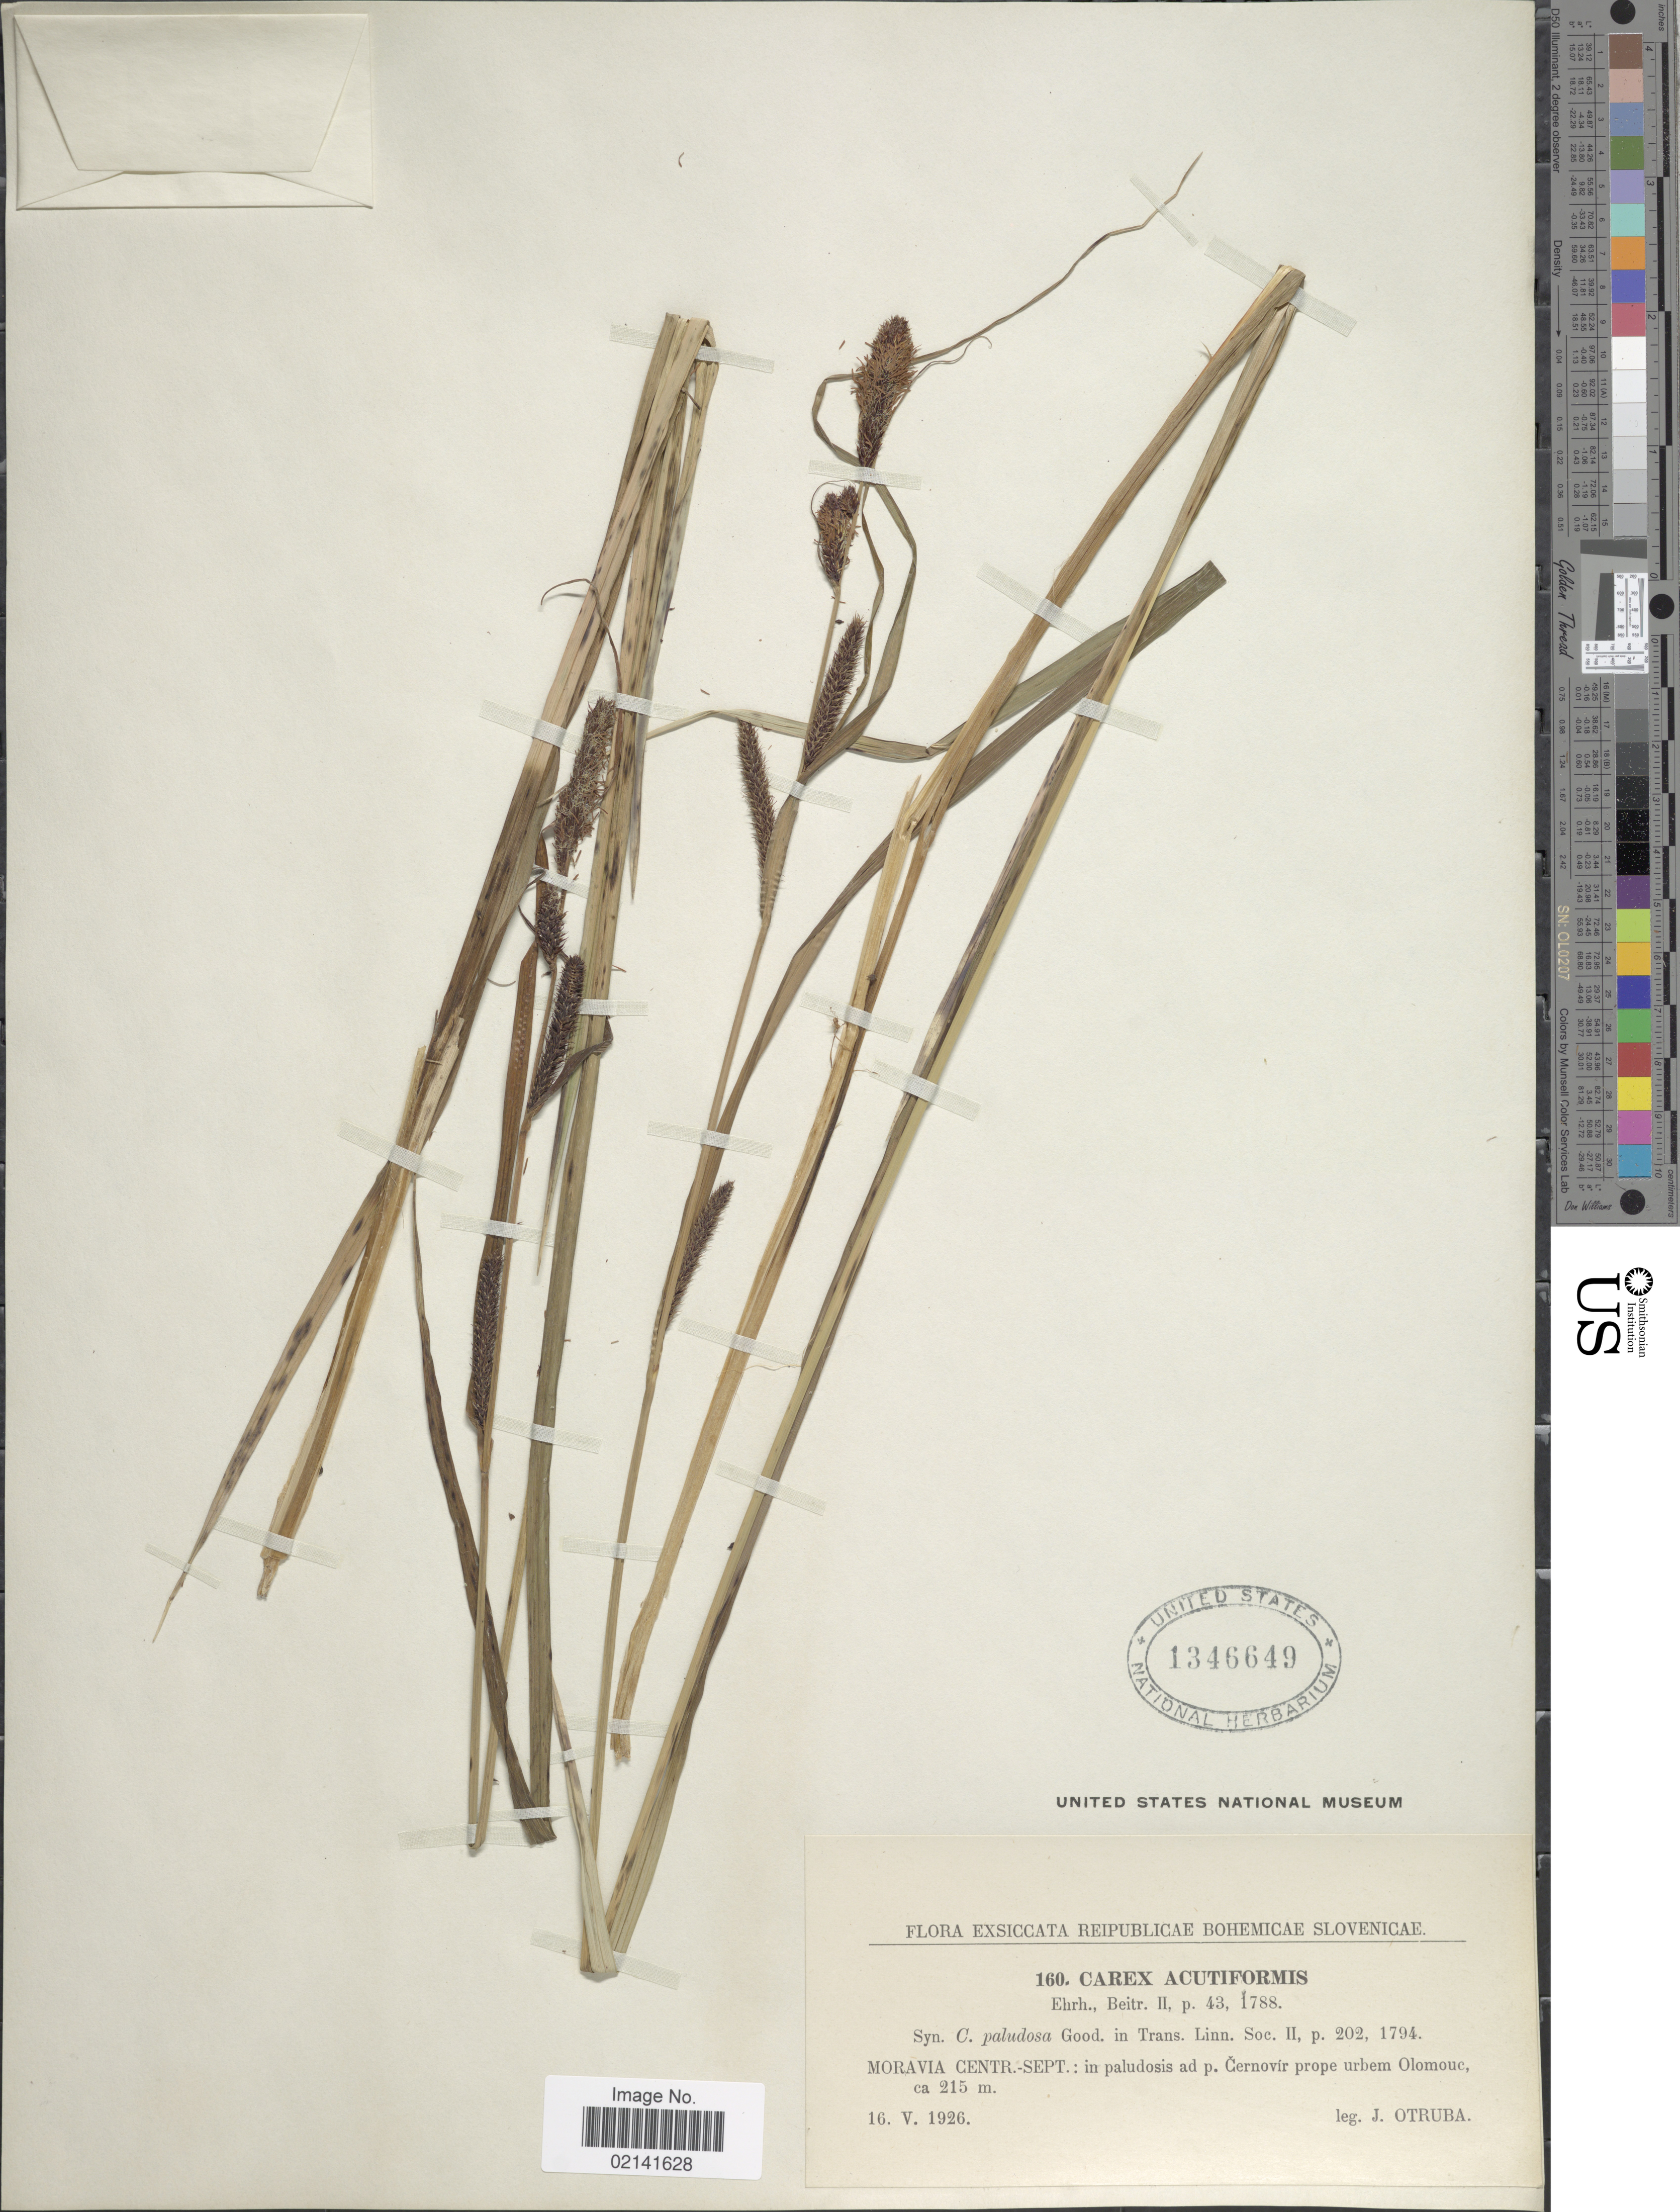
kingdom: Plantae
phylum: Tracheophyta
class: Liliopsida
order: Poales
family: Cyperaceae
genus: Carex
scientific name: Carex acutiformis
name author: Ehrh.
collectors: J. Otruba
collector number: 160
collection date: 1926-05-16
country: Czechia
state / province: Olomouc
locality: Reipublicae Bohemicae Slovenicae, Moravia Centr.-Sept.: in paludosis ad p. Cernovir prope urbem Olomouc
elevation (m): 215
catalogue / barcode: US 1346649